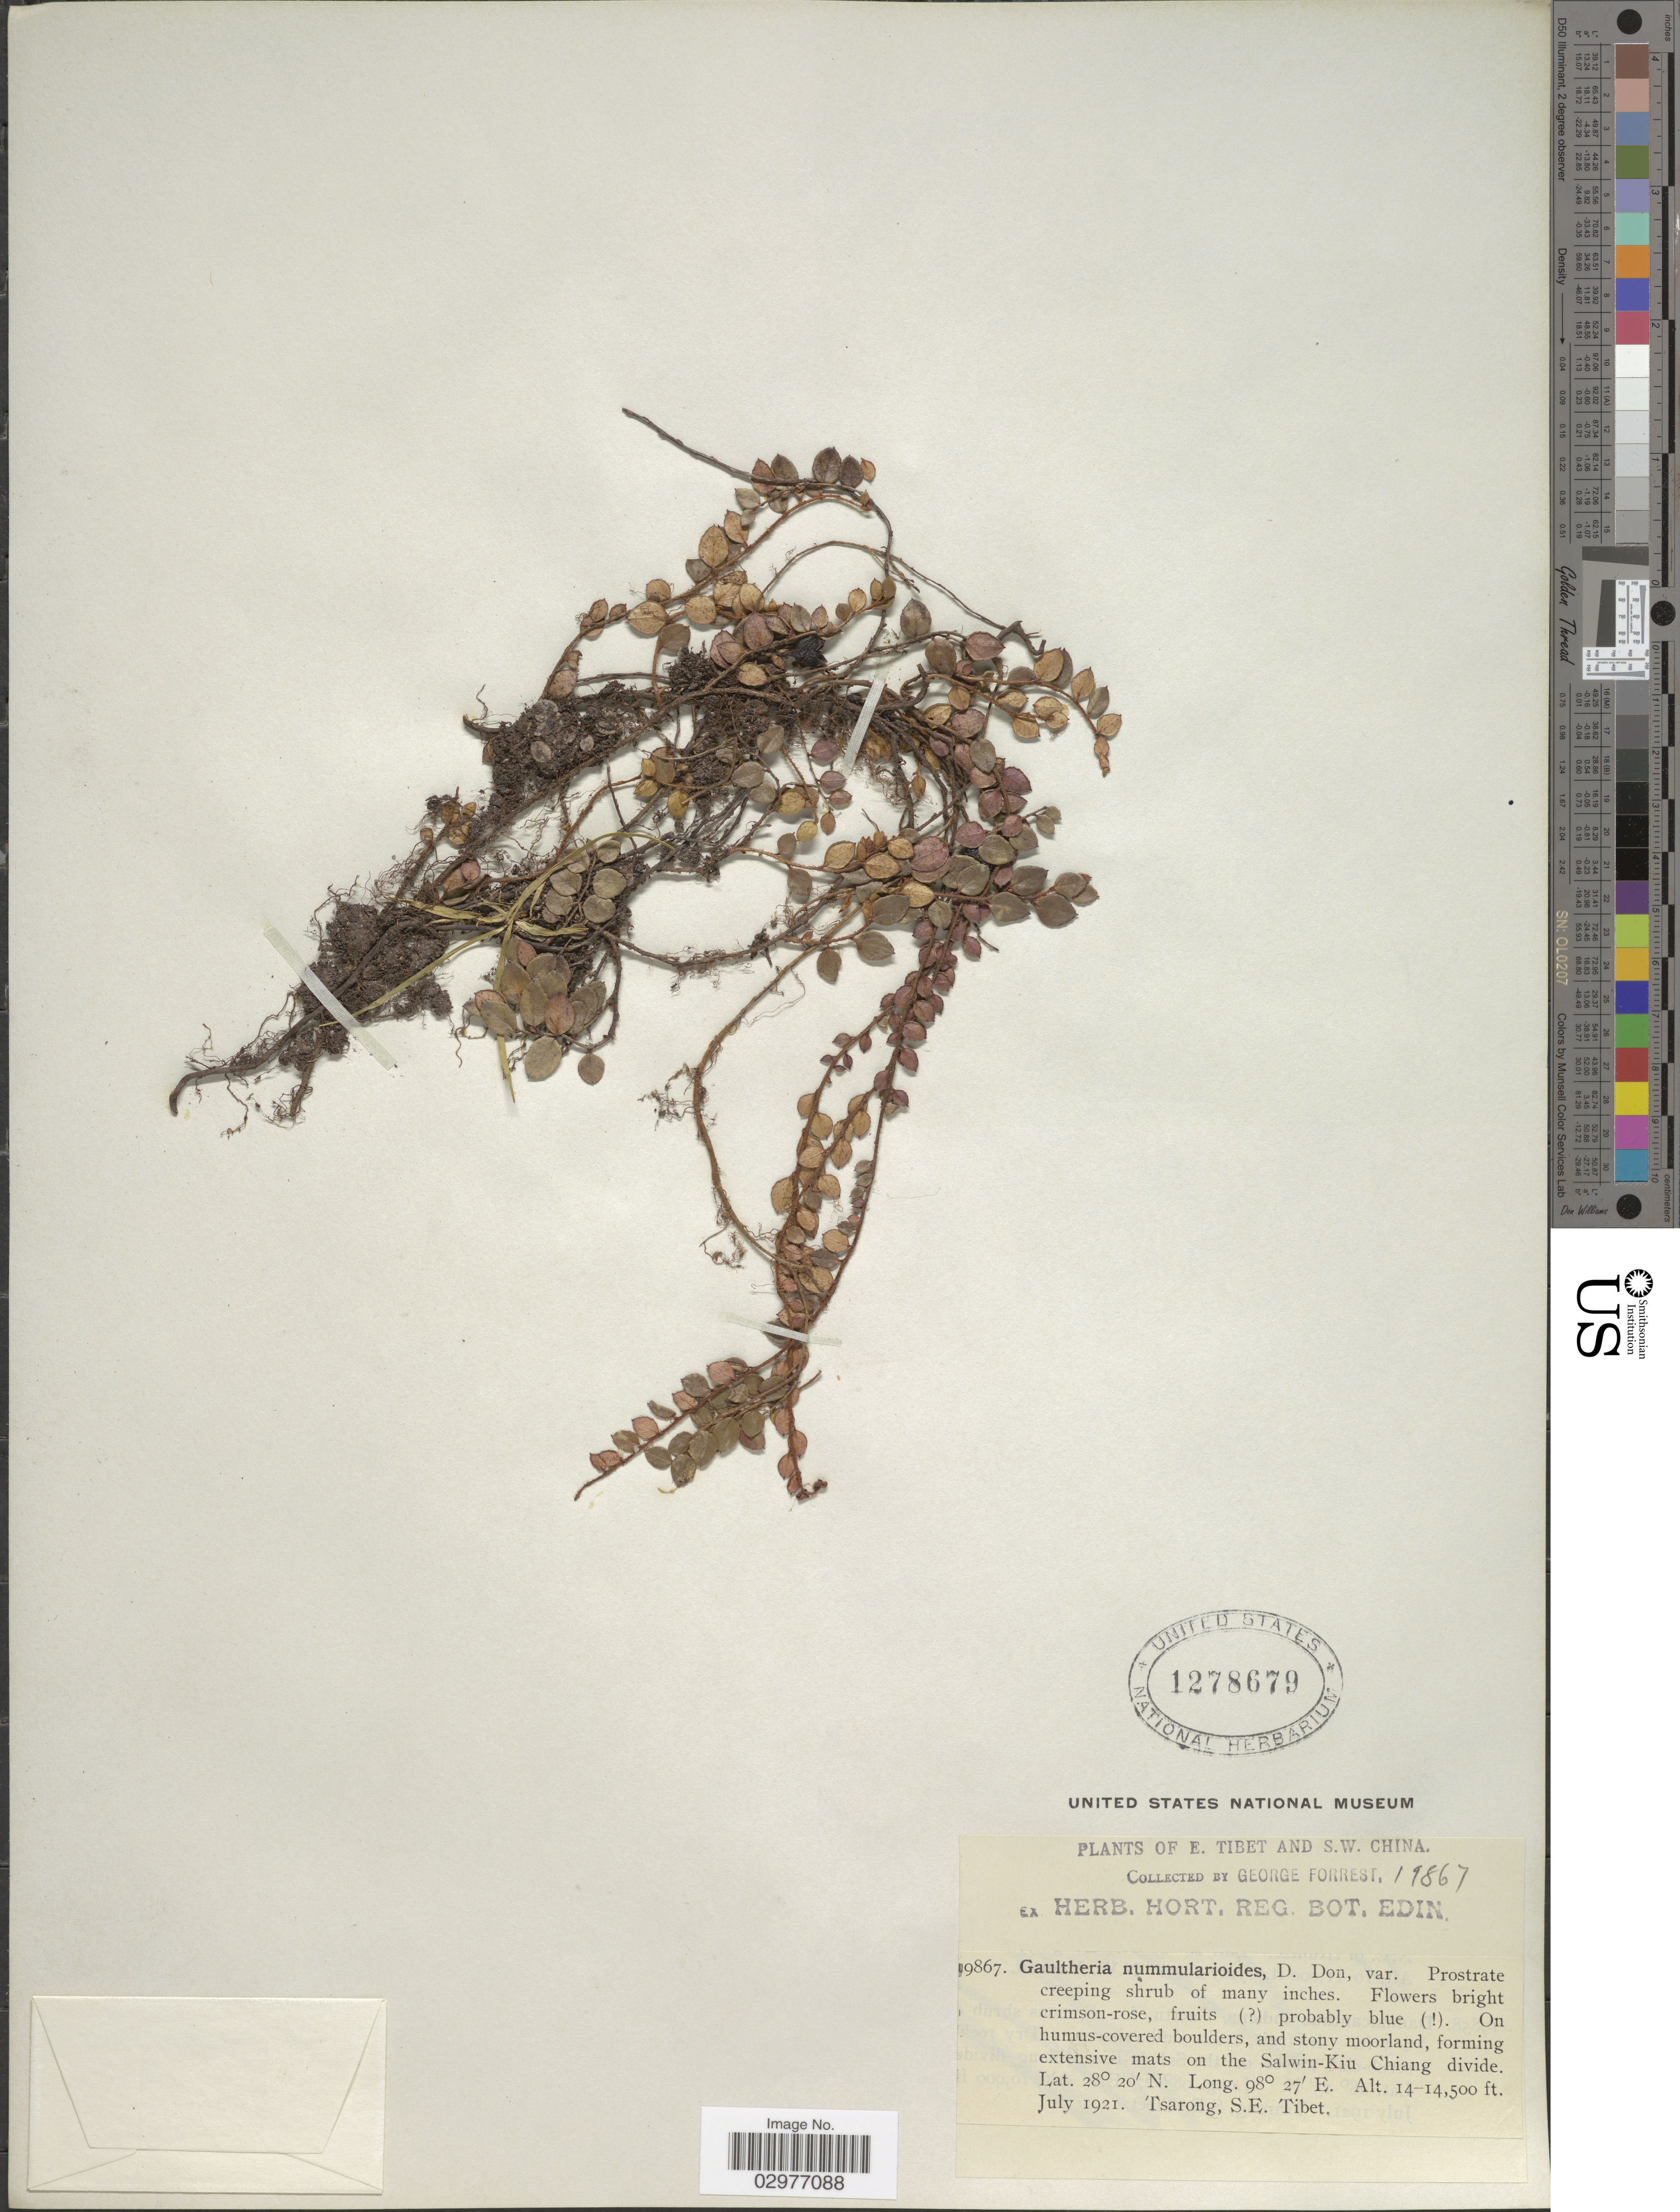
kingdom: Plantae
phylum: Tracheophyta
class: Magnoliopsida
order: Ericales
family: Ericaceae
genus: Gaultheria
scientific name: Gaultheria nummularioides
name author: G. Don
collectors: G. Forrest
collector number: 19867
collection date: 1921-07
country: China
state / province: Xizang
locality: E. Tibet and S.W. China. On humus-covered boulders, and stony moorland, forming extensive mats on the Salwin-Kiu Chiang divide.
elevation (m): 4267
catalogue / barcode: US 1278679